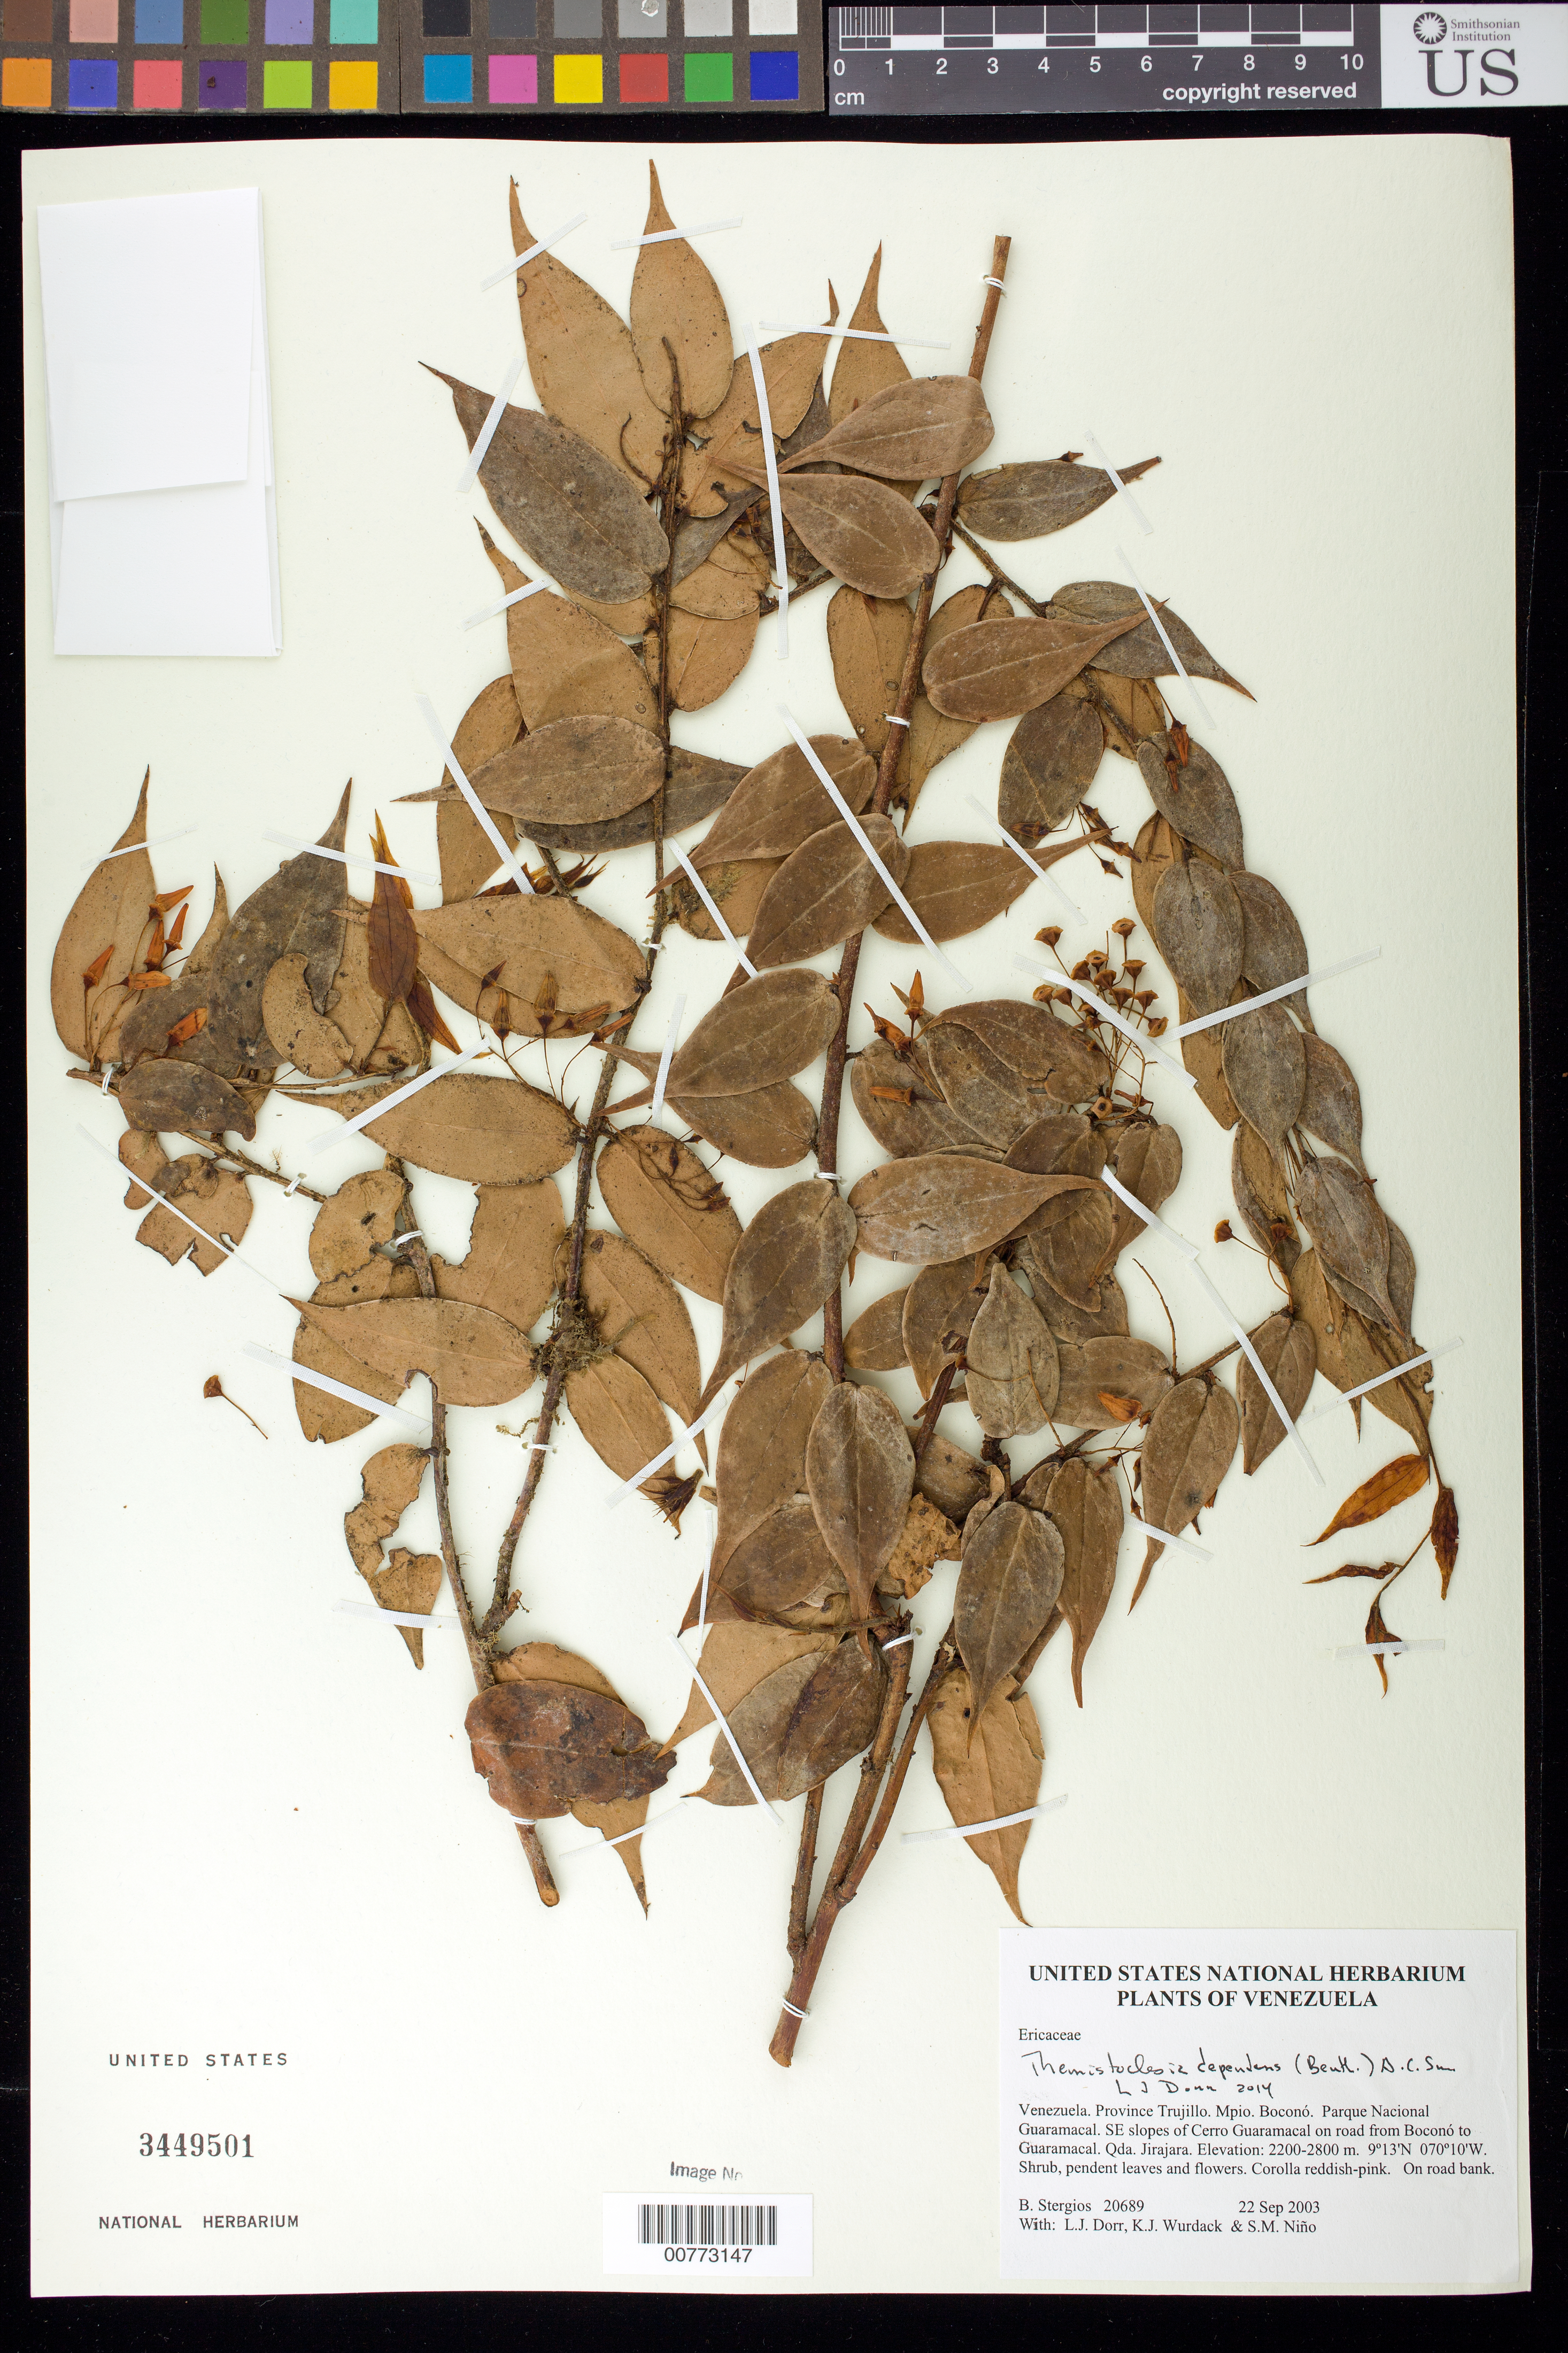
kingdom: Plantae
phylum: Tracheophyta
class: Magnoliopsida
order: Ericales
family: Ericaceae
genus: Themistoclesia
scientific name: Themistoclesia dependens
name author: (Benth.) A.C. Sm.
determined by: Dorr, L. J., (BOT), Smithsonian Institution - National Museum of Natural History (UNITED STATES)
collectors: B. G. Stergios, L. J. Dorr, K. Wurdack & S. M. Niño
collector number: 20689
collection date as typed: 22 Sep 2003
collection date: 2003-09-22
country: Venezuela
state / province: Trujillo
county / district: Boconó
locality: Parque Nacional Guaramacal. SE slopes of Cerro Guaramacal on road from Boconó to Guaramacal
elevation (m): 2200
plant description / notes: PORT, US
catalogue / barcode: US 3449501